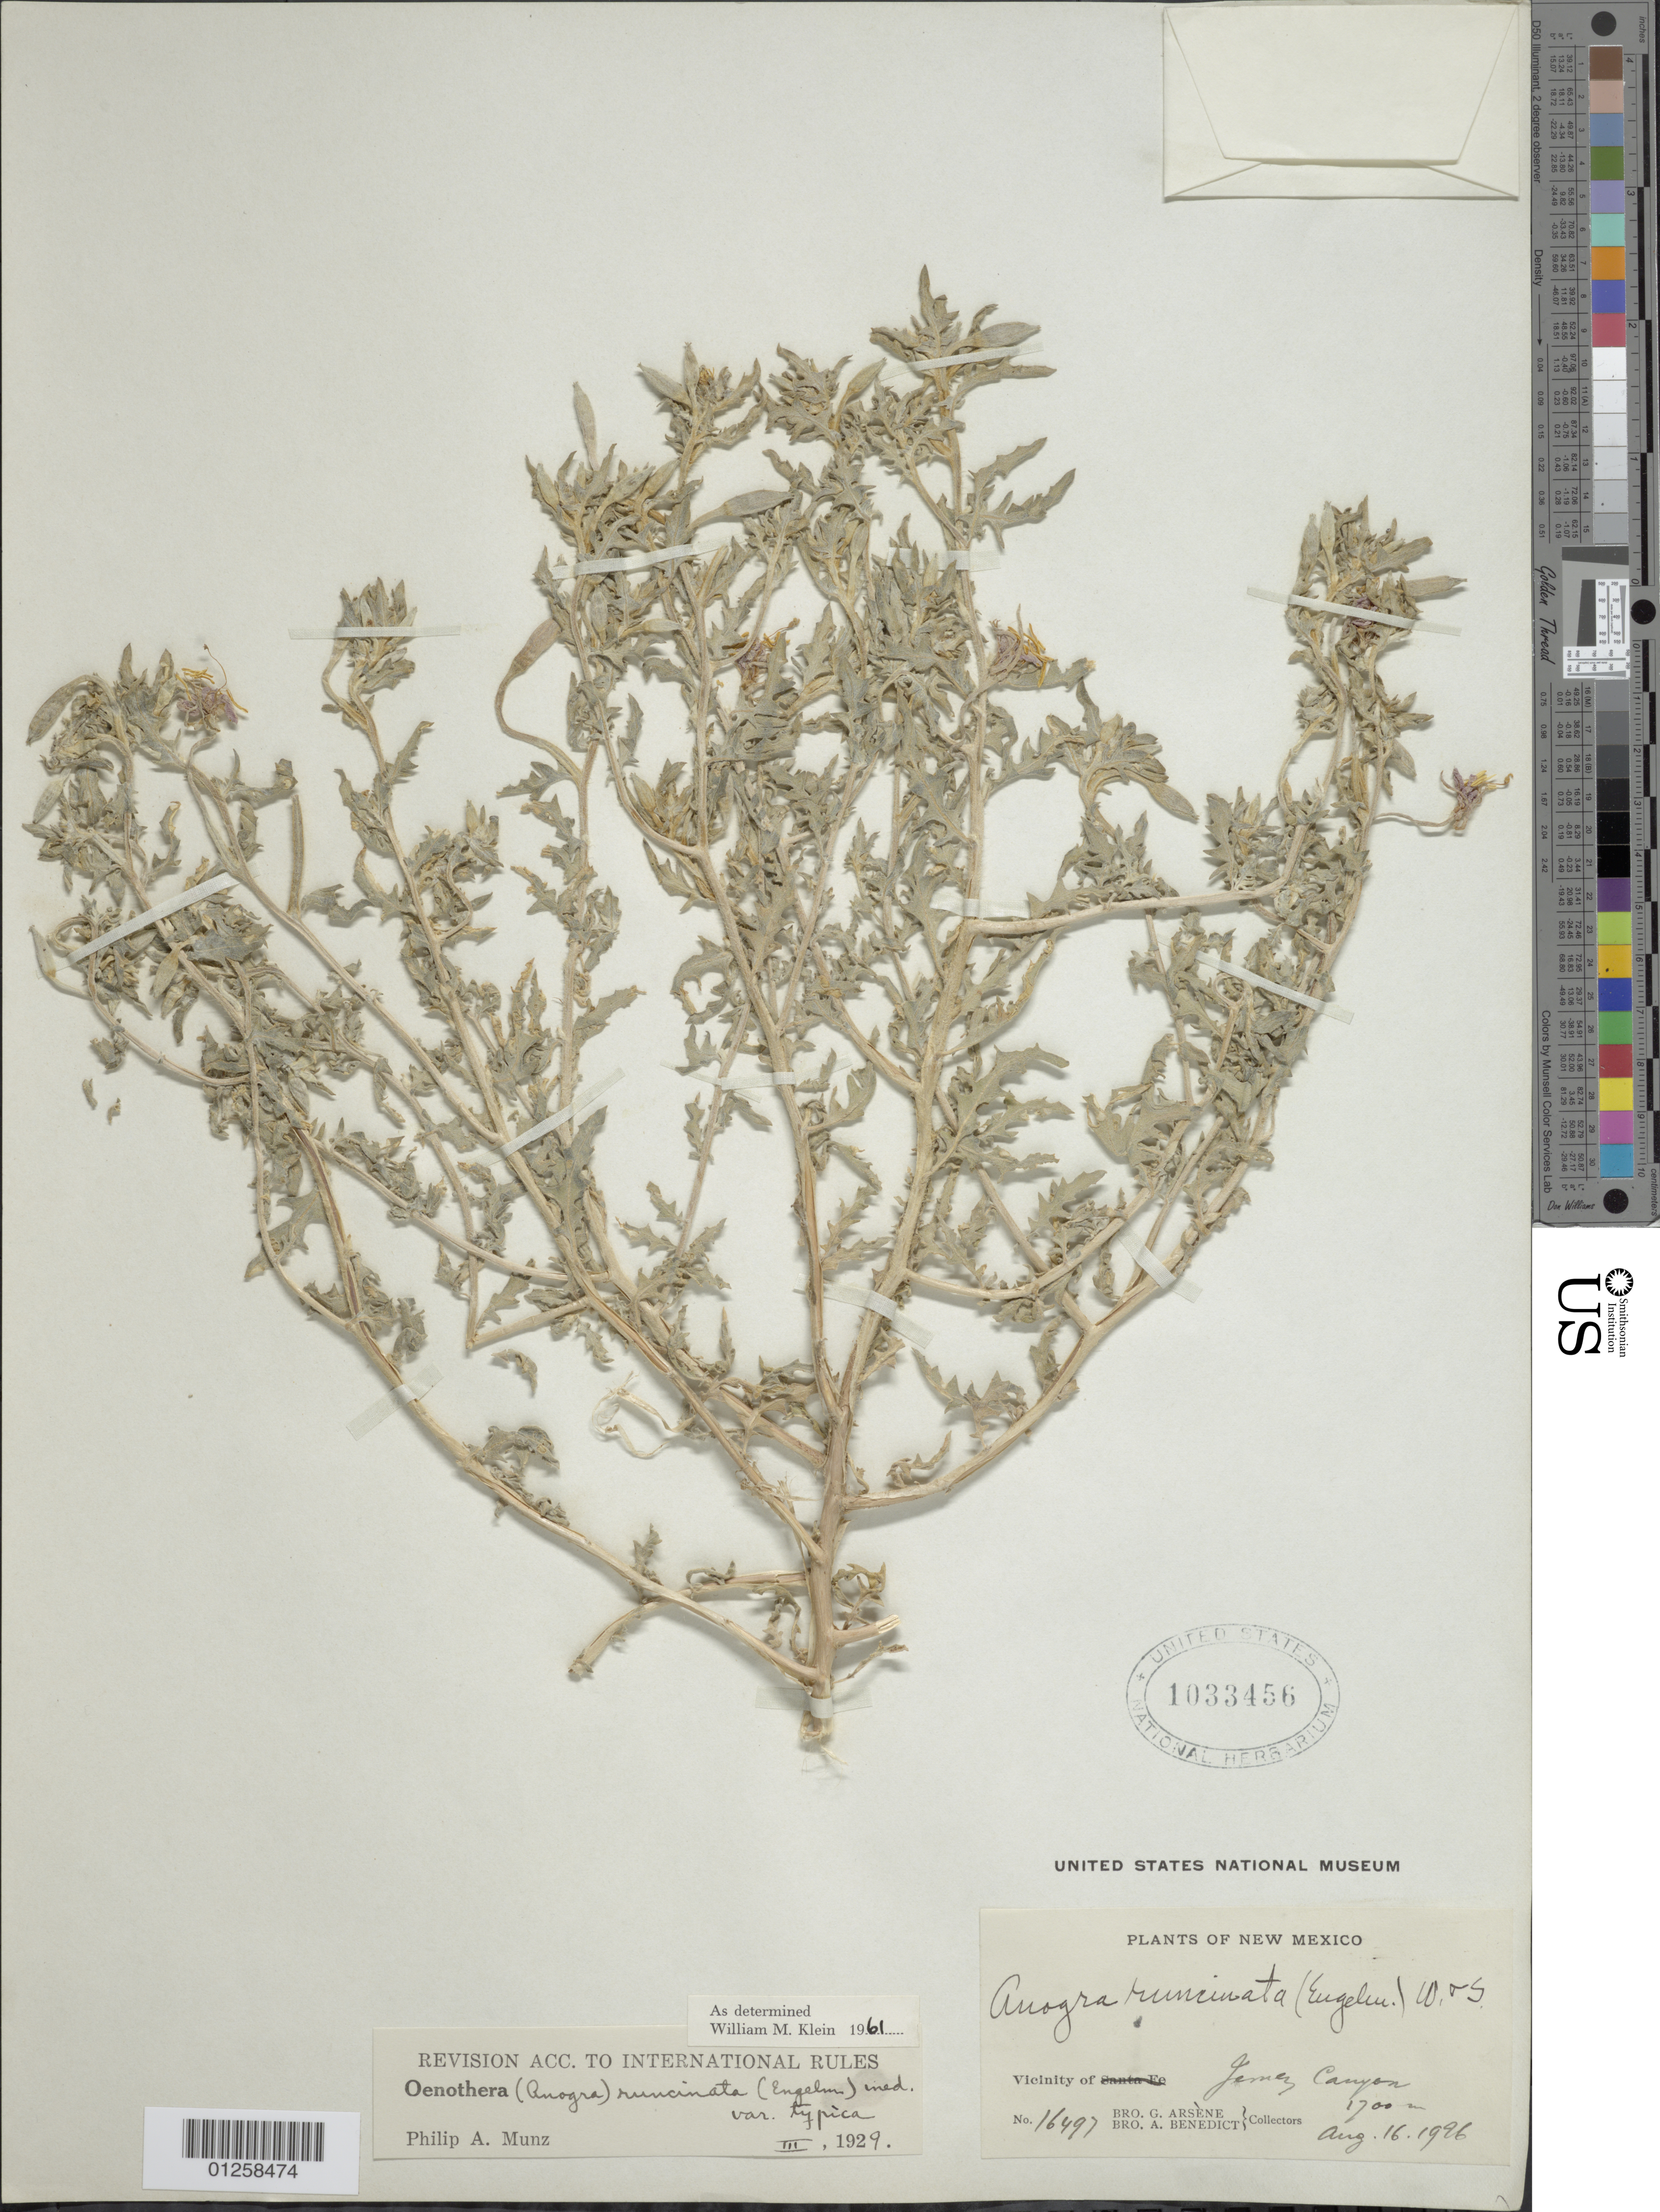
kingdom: Plantae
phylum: Tracheophyta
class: Magnoliopsida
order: Myrtales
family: Onagraceae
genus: Oenothera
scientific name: Oenothera pallida subsp. runcinata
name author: (Engelm.) Munz & W.M. Klein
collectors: Bro. G. Arsène & Bro. Benedict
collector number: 16497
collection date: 1996-08-16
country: United States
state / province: New Mexico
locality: Vicinity of Jemez Canyon.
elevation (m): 1700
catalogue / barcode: US 1033456